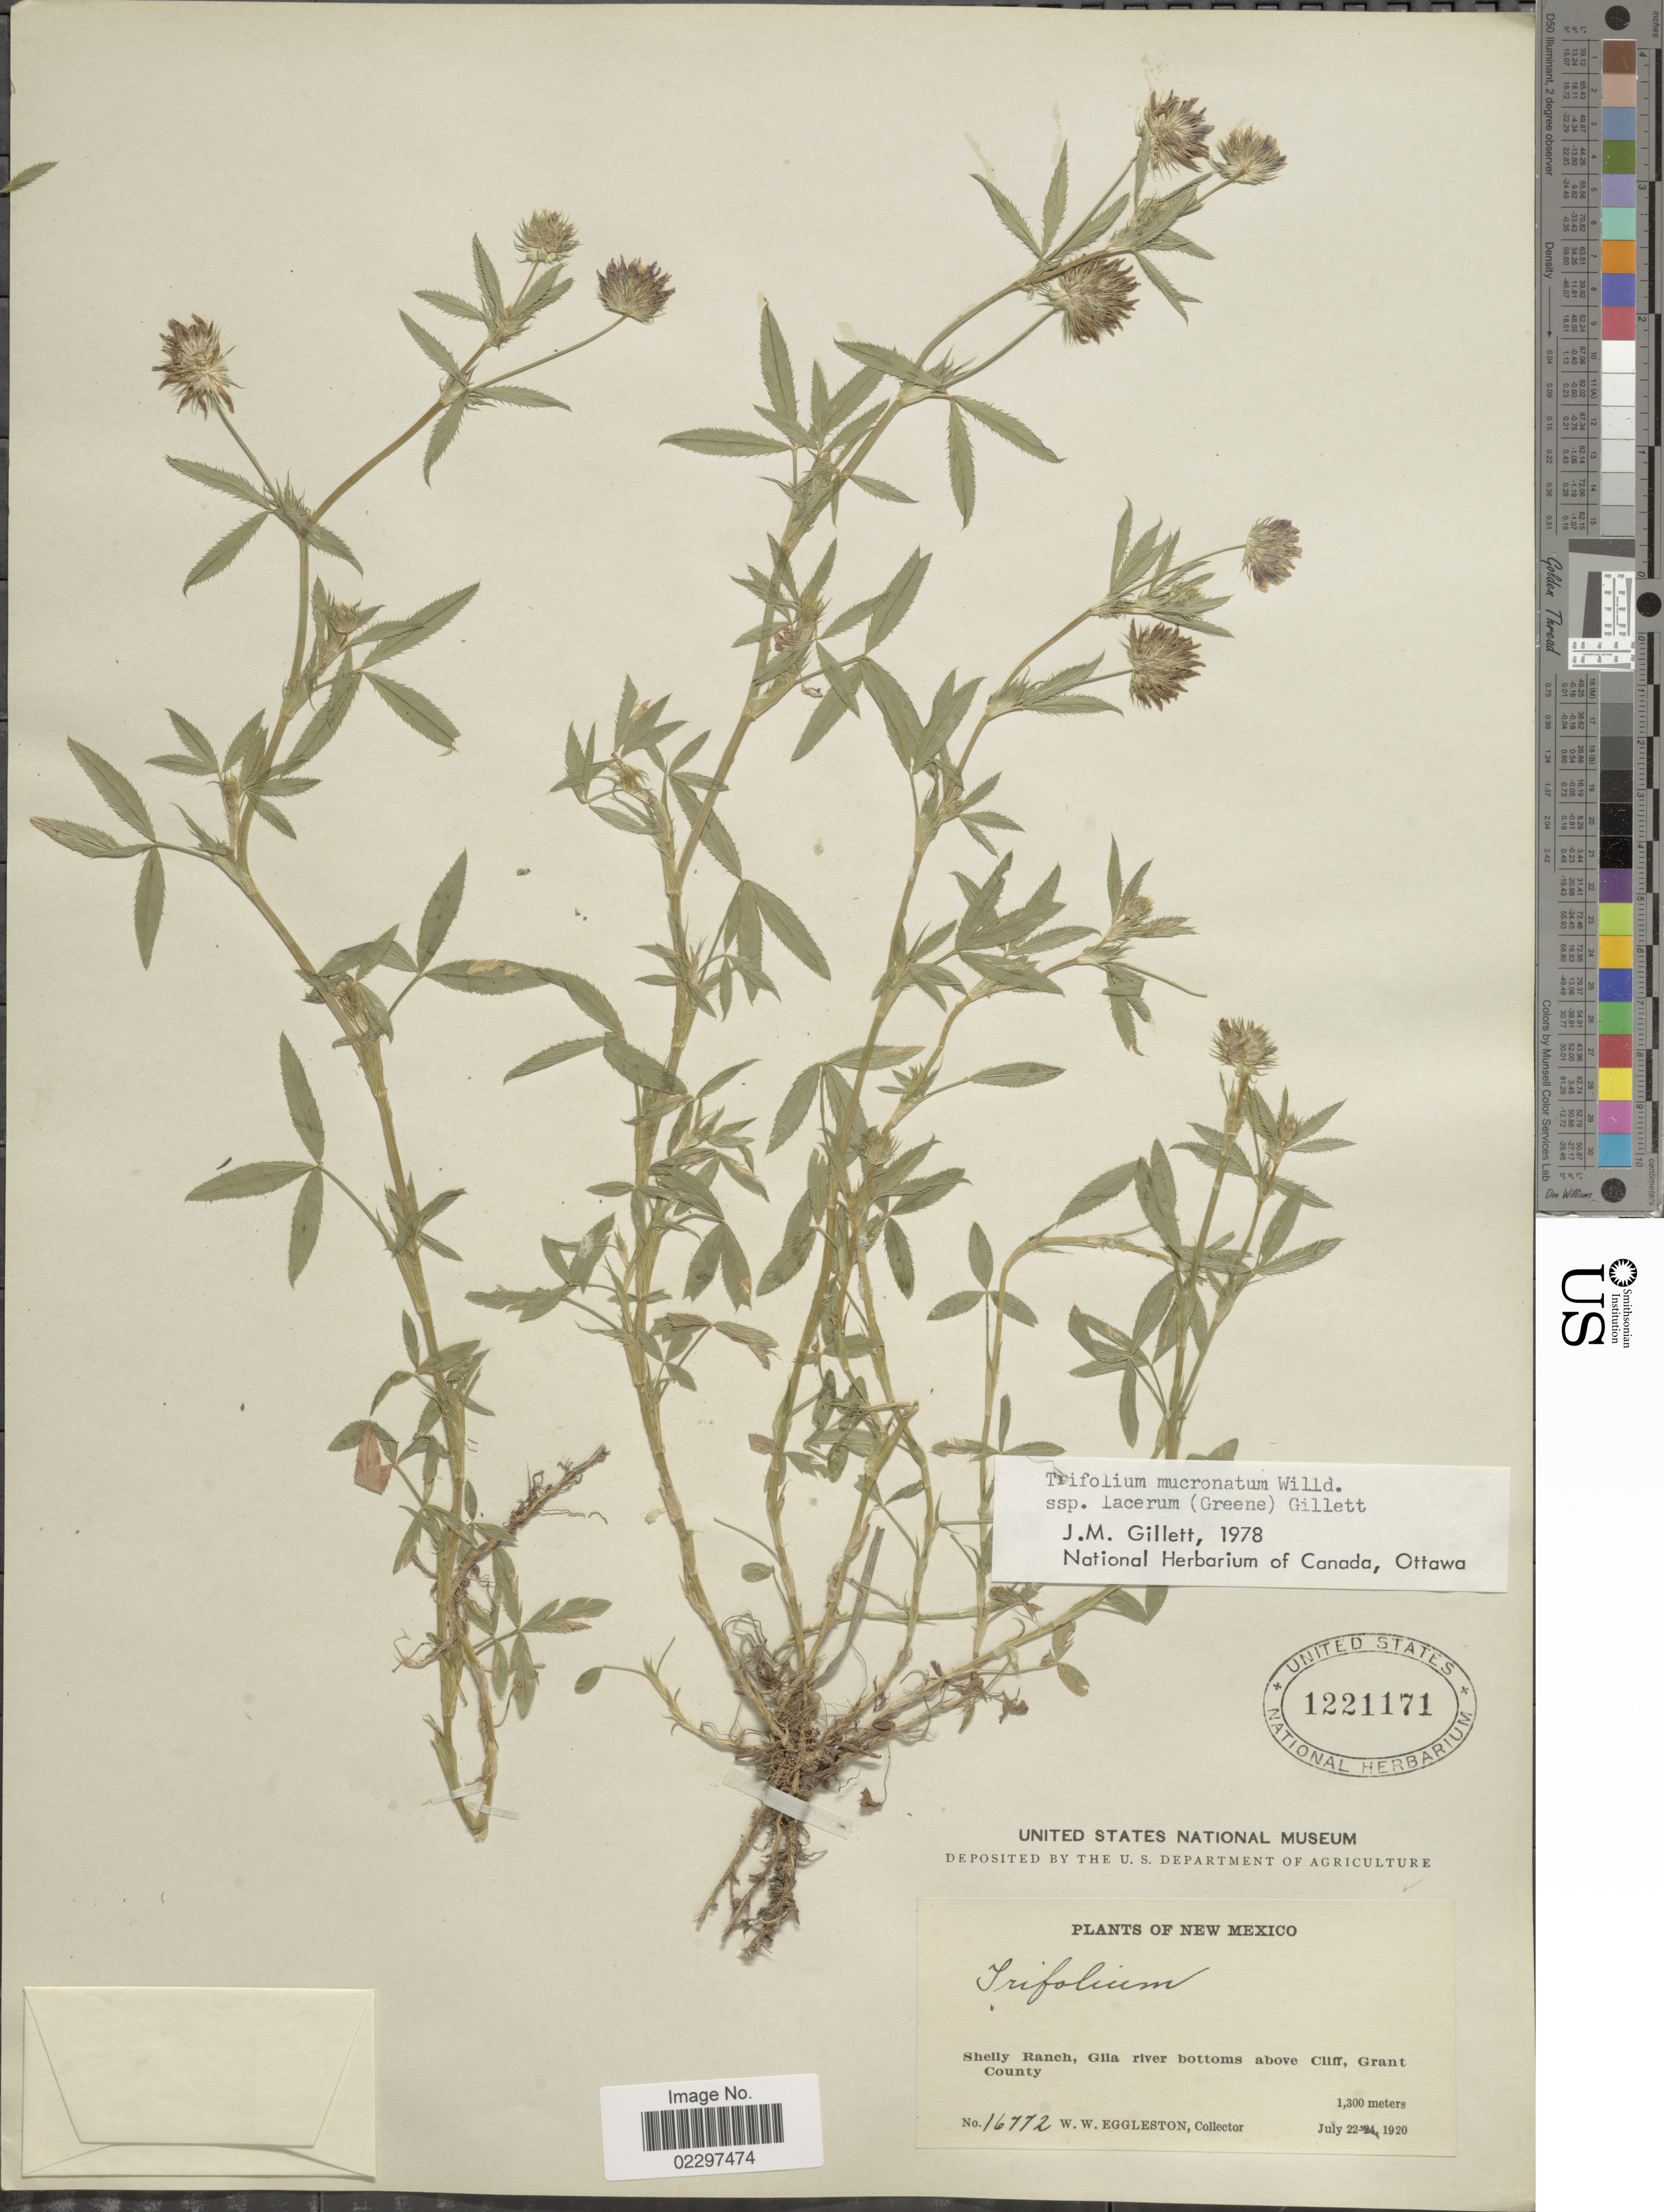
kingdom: Plantae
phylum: Tracheophyta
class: Magnoliopsida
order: Fabales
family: Fabaceae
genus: Trifolium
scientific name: Trifolium mucronatum subsp. lacerum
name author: Willd. ex Spreng.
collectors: W. W. Eggleston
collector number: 16772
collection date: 1920-07-22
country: United States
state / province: New Mexico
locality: Shelly Ranch, Gila river bottoms above Cliff, Grant County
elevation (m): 1300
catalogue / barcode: US 1221171